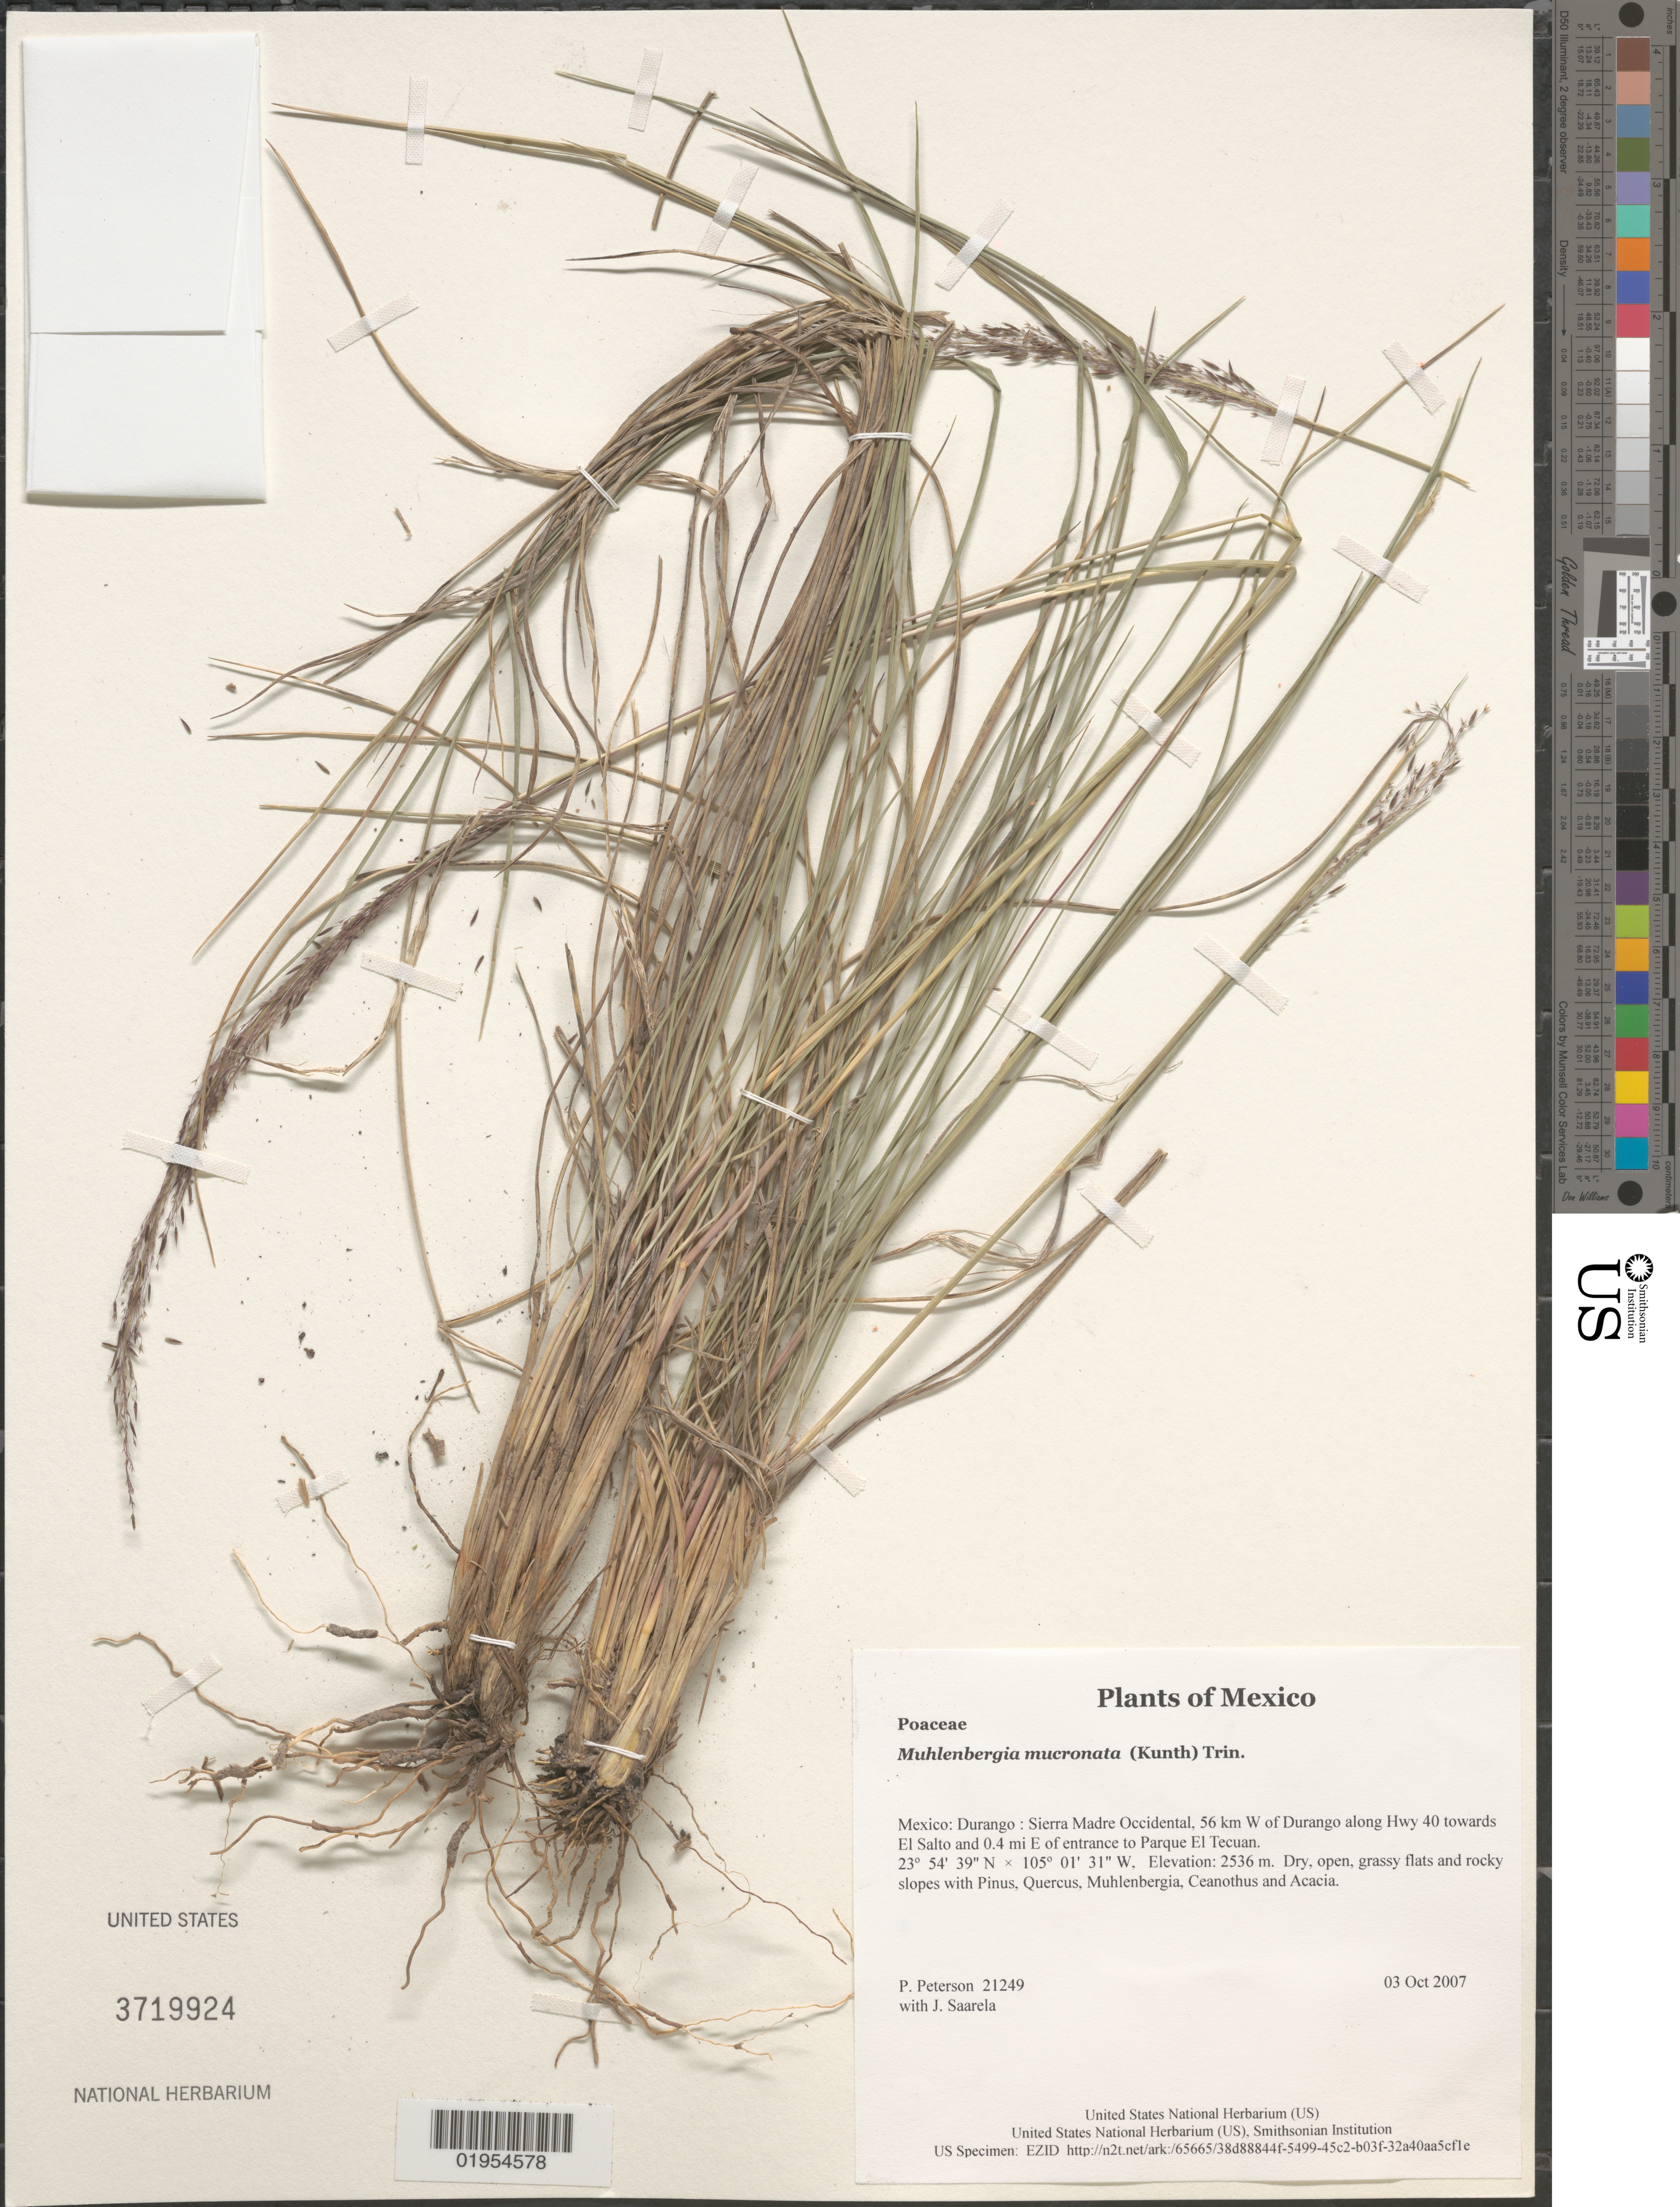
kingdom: Plantae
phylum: Tracheophyta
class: Liliopsida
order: Poales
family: Poaceae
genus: Muhlenbergia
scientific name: Muhlenbergia mucronata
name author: (Kunth) Trin.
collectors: P. M. Peterson & J. Saarela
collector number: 21249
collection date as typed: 03 Oct 2007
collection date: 2007-10-03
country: Mexico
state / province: Durango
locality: Sierra Madre Occidental, 56 km W of Durango along Hwy 40 towards El Salto and 0.4 mi E of entrance to Parque El Tecuan.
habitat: Dry, open, grassy flats and rocky slopes with Pinus, Quercus, Muhlenbergia, Ceanothus and Acacia.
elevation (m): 2536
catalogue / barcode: US 3719924